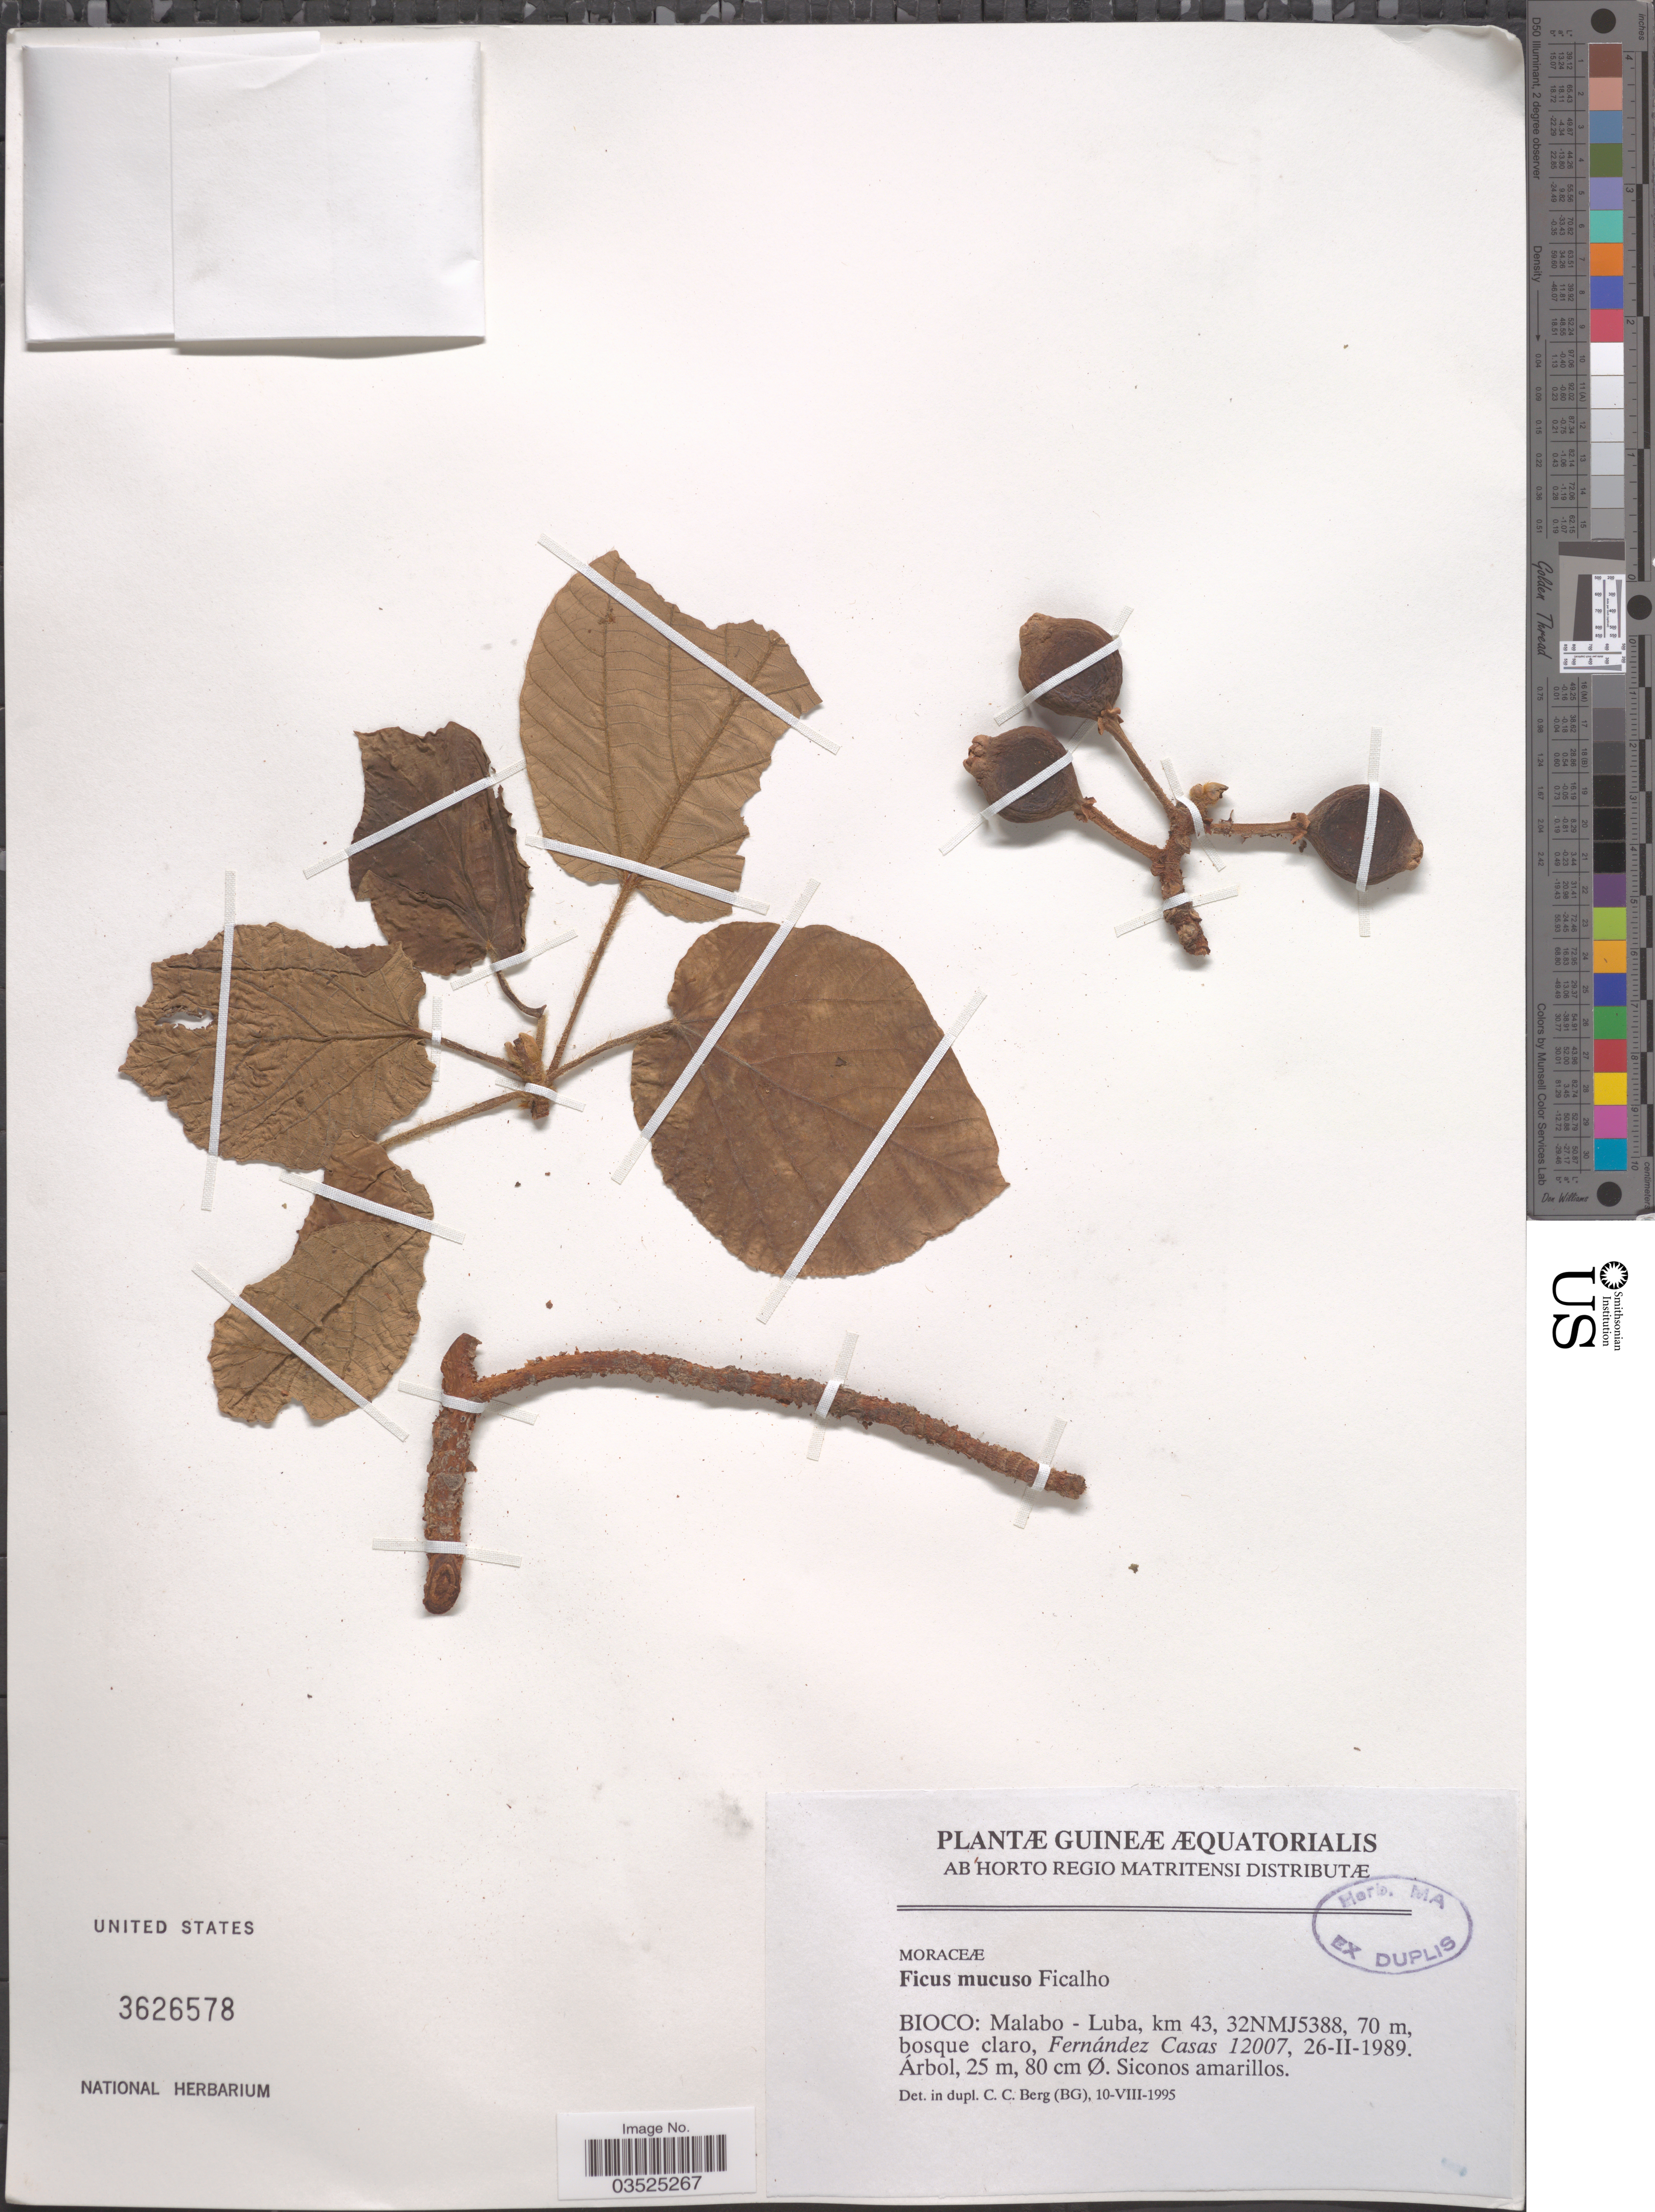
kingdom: Plantae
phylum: Tracheophyta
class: Magnoliopsida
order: Rosales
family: Moraceae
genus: Ficus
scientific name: Ficus mucuso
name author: Welw. ex Ficalho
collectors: F. Casas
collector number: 12007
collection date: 1989-02-26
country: Equatorial Guinea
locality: Bioco: Malabo - Luba, km 43, 32NMJ5388.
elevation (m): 70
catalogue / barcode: US 3626578